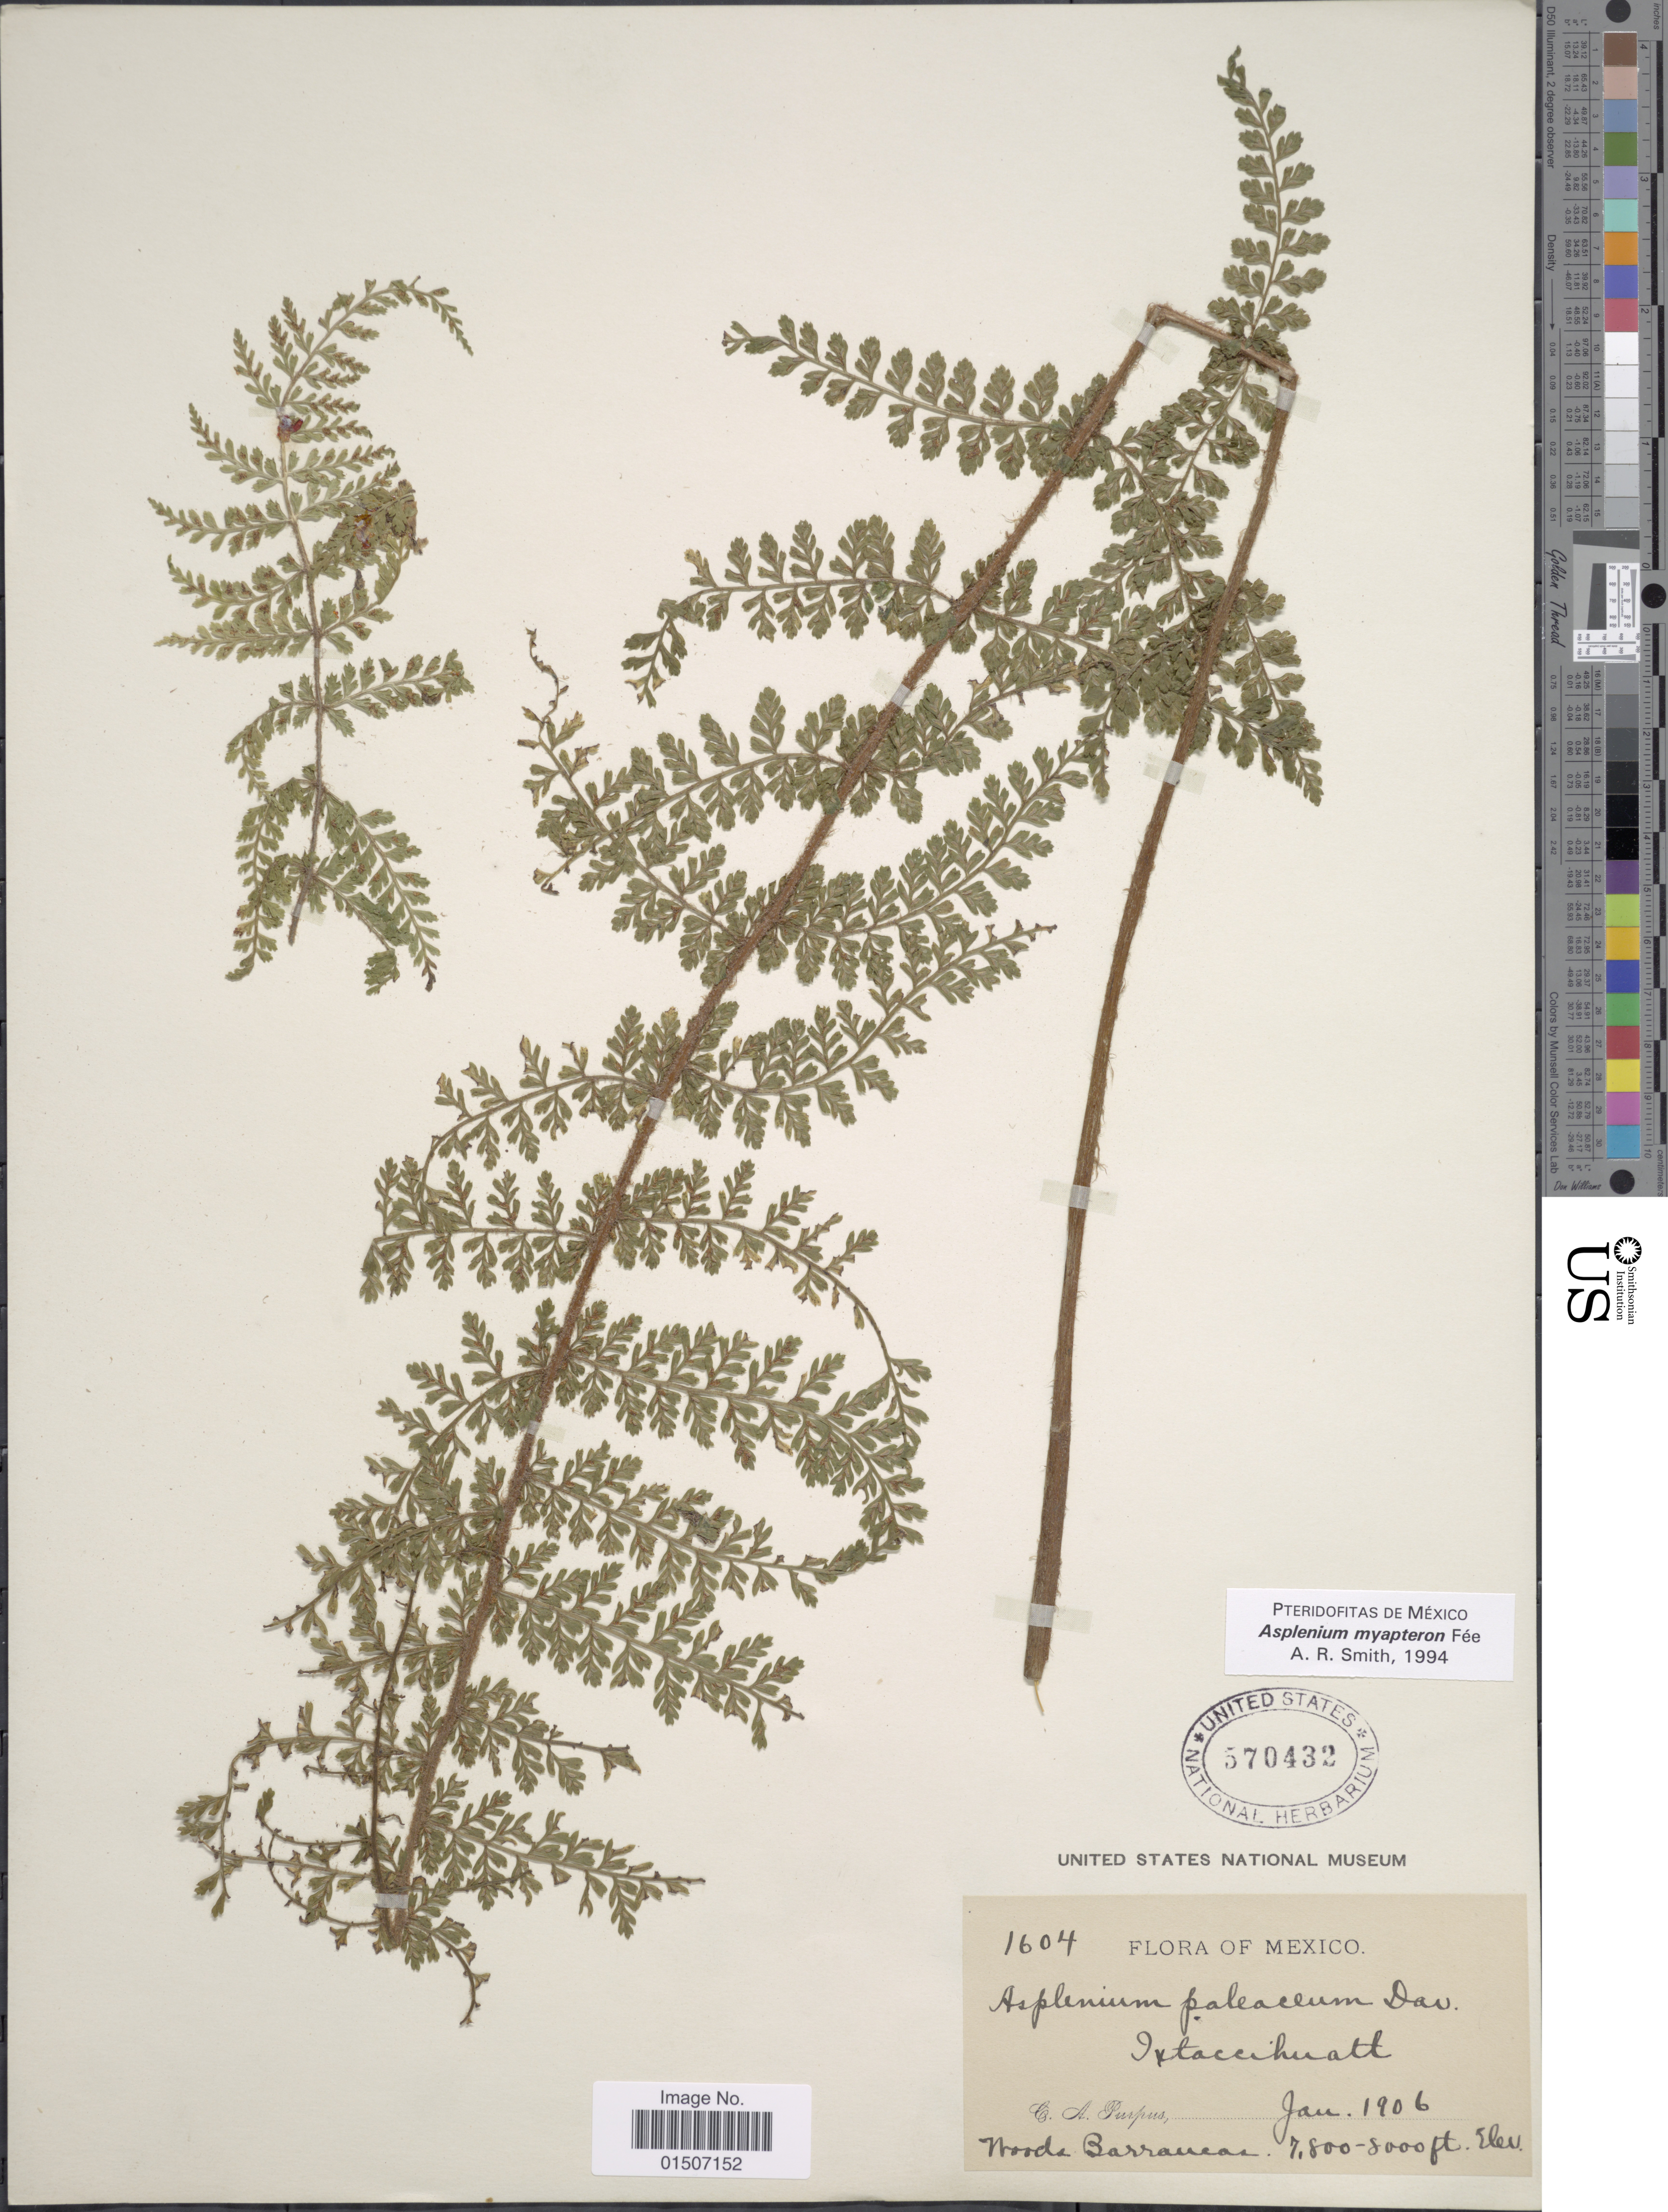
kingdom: Plantae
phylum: Tracheophyta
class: Polypodiopsida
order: Polypodiales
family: Aspleniaceae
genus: Asplenium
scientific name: Asplenium myapteron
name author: Fée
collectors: C. A. Purpus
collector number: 1604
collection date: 1906-01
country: Mexico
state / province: México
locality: Ixtaccihuatl, Woods Barrancas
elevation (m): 2377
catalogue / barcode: US 570432